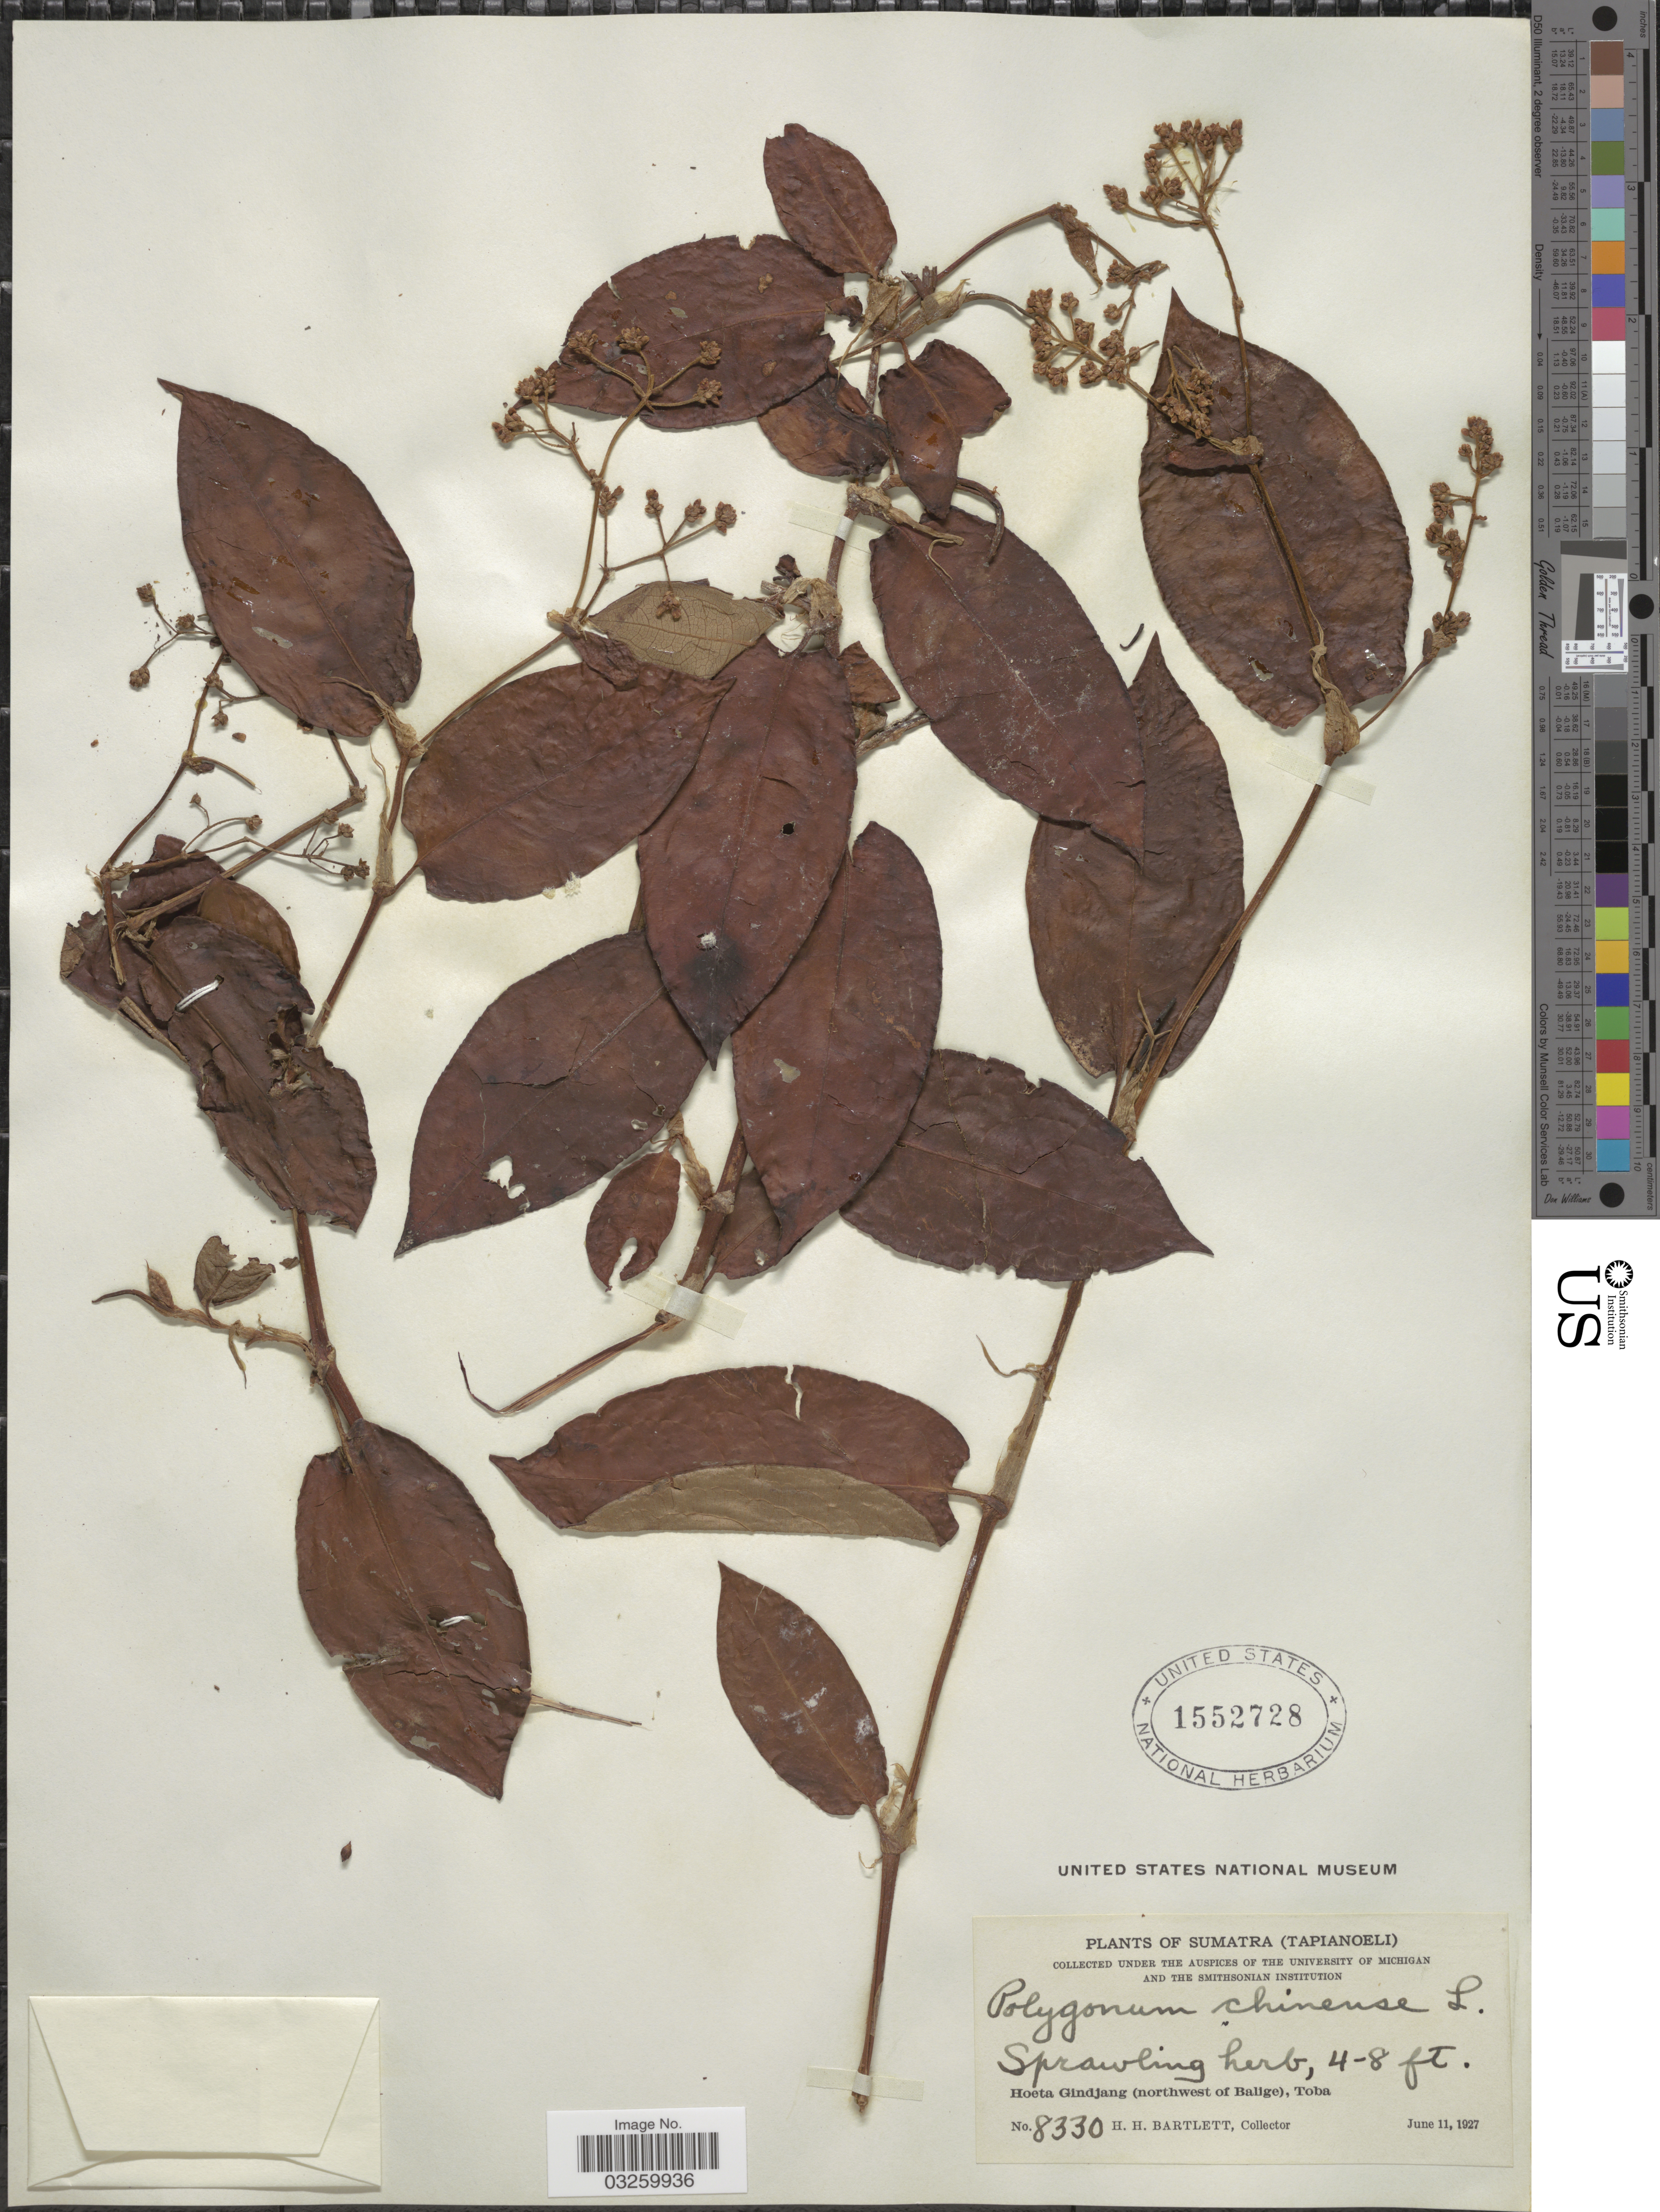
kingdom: Plantae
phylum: Tracheophyta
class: Magnoliopsida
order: Caryophyllales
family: Polygonaceae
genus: Persicaria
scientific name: Persicaria chinensis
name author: (L.) H. Gross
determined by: Wagner, W. L., (BOT), Smithsonian Institution - National Museum of Natural History (UNITED STATES)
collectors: H. H. Bartlett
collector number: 8330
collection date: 1927-06-11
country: Indonesia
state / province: Sumatra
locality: (Tapianoeli). Hoet Gindjang (northwest of Balige), Toba.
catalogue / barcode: US 1552728